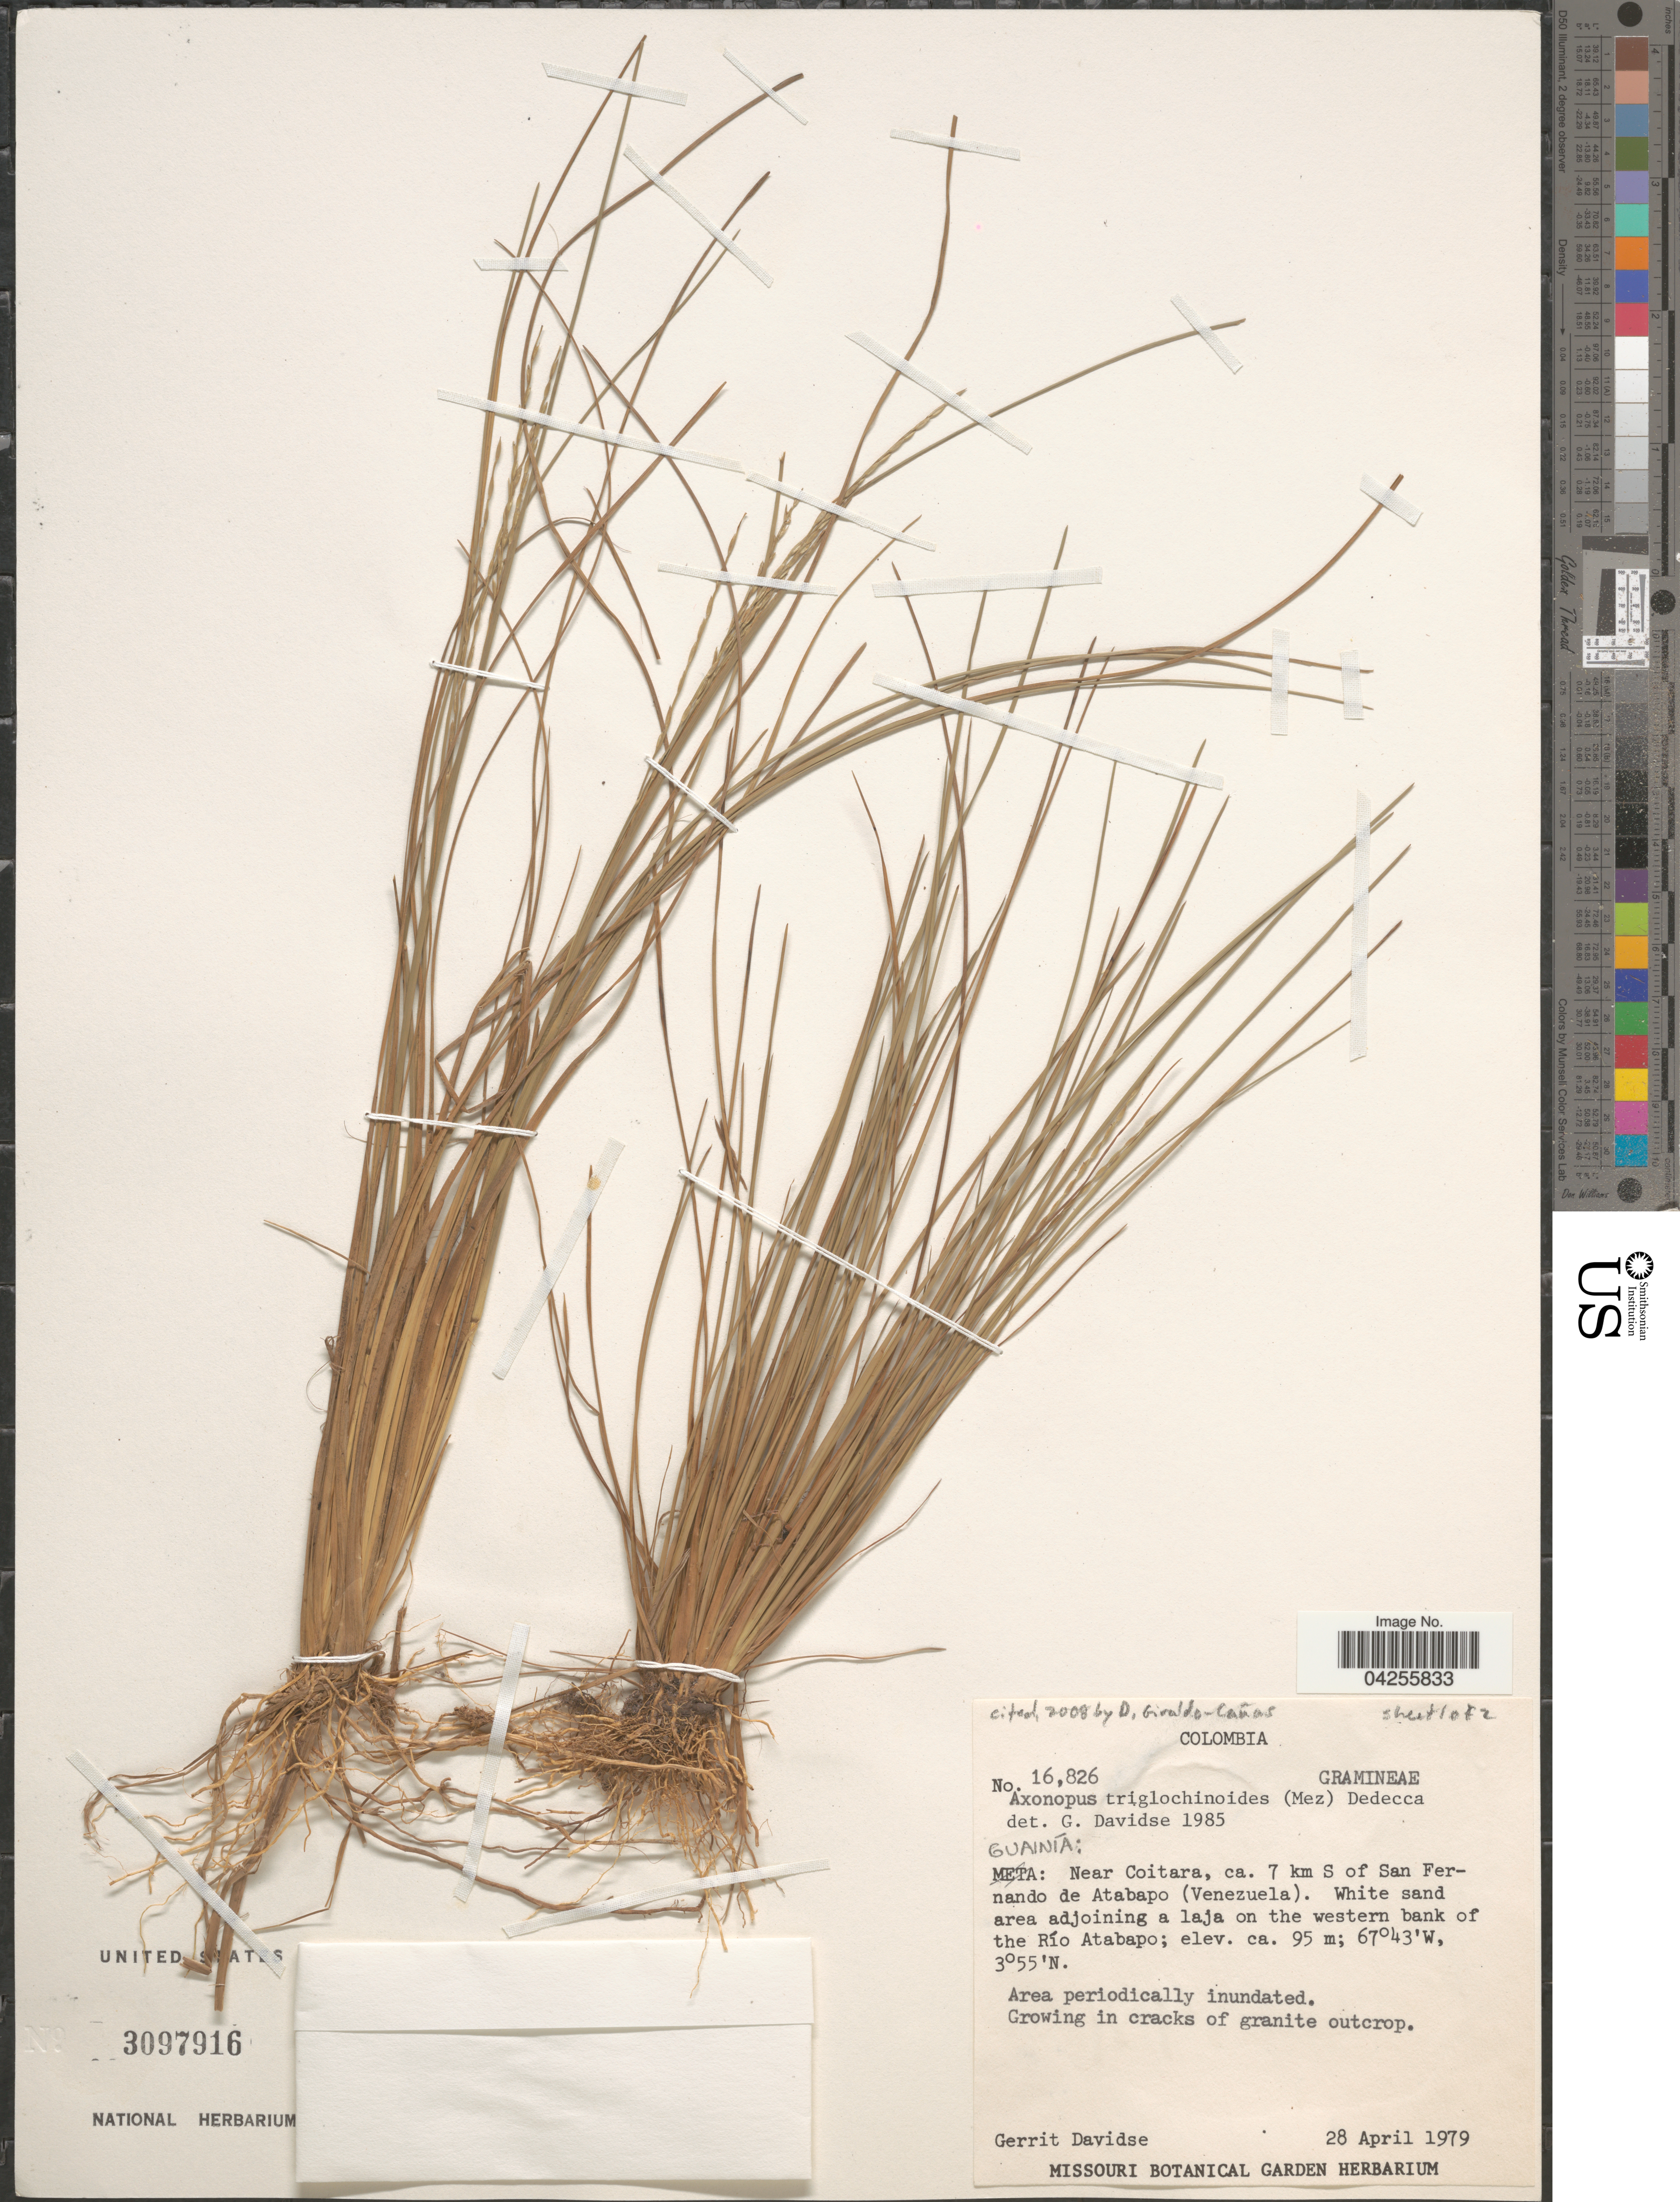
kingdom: Plantae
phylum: Tracheophyta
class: Liliopsida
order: Poales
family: Poaceae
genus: Axonopus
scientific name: Axonopus triglochinoides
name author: (Mez) Dedecca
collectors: G. Davidse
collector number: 16826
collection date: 1979-04-28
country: Colombia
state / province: Guainía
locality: Near Cotaira, ca. 7 km S of San Fernando de Atabapo (Venezuela). White sand area adjoining a laja on the western bank of the Río Atabapo.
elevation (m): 95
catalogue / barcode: US 3097916